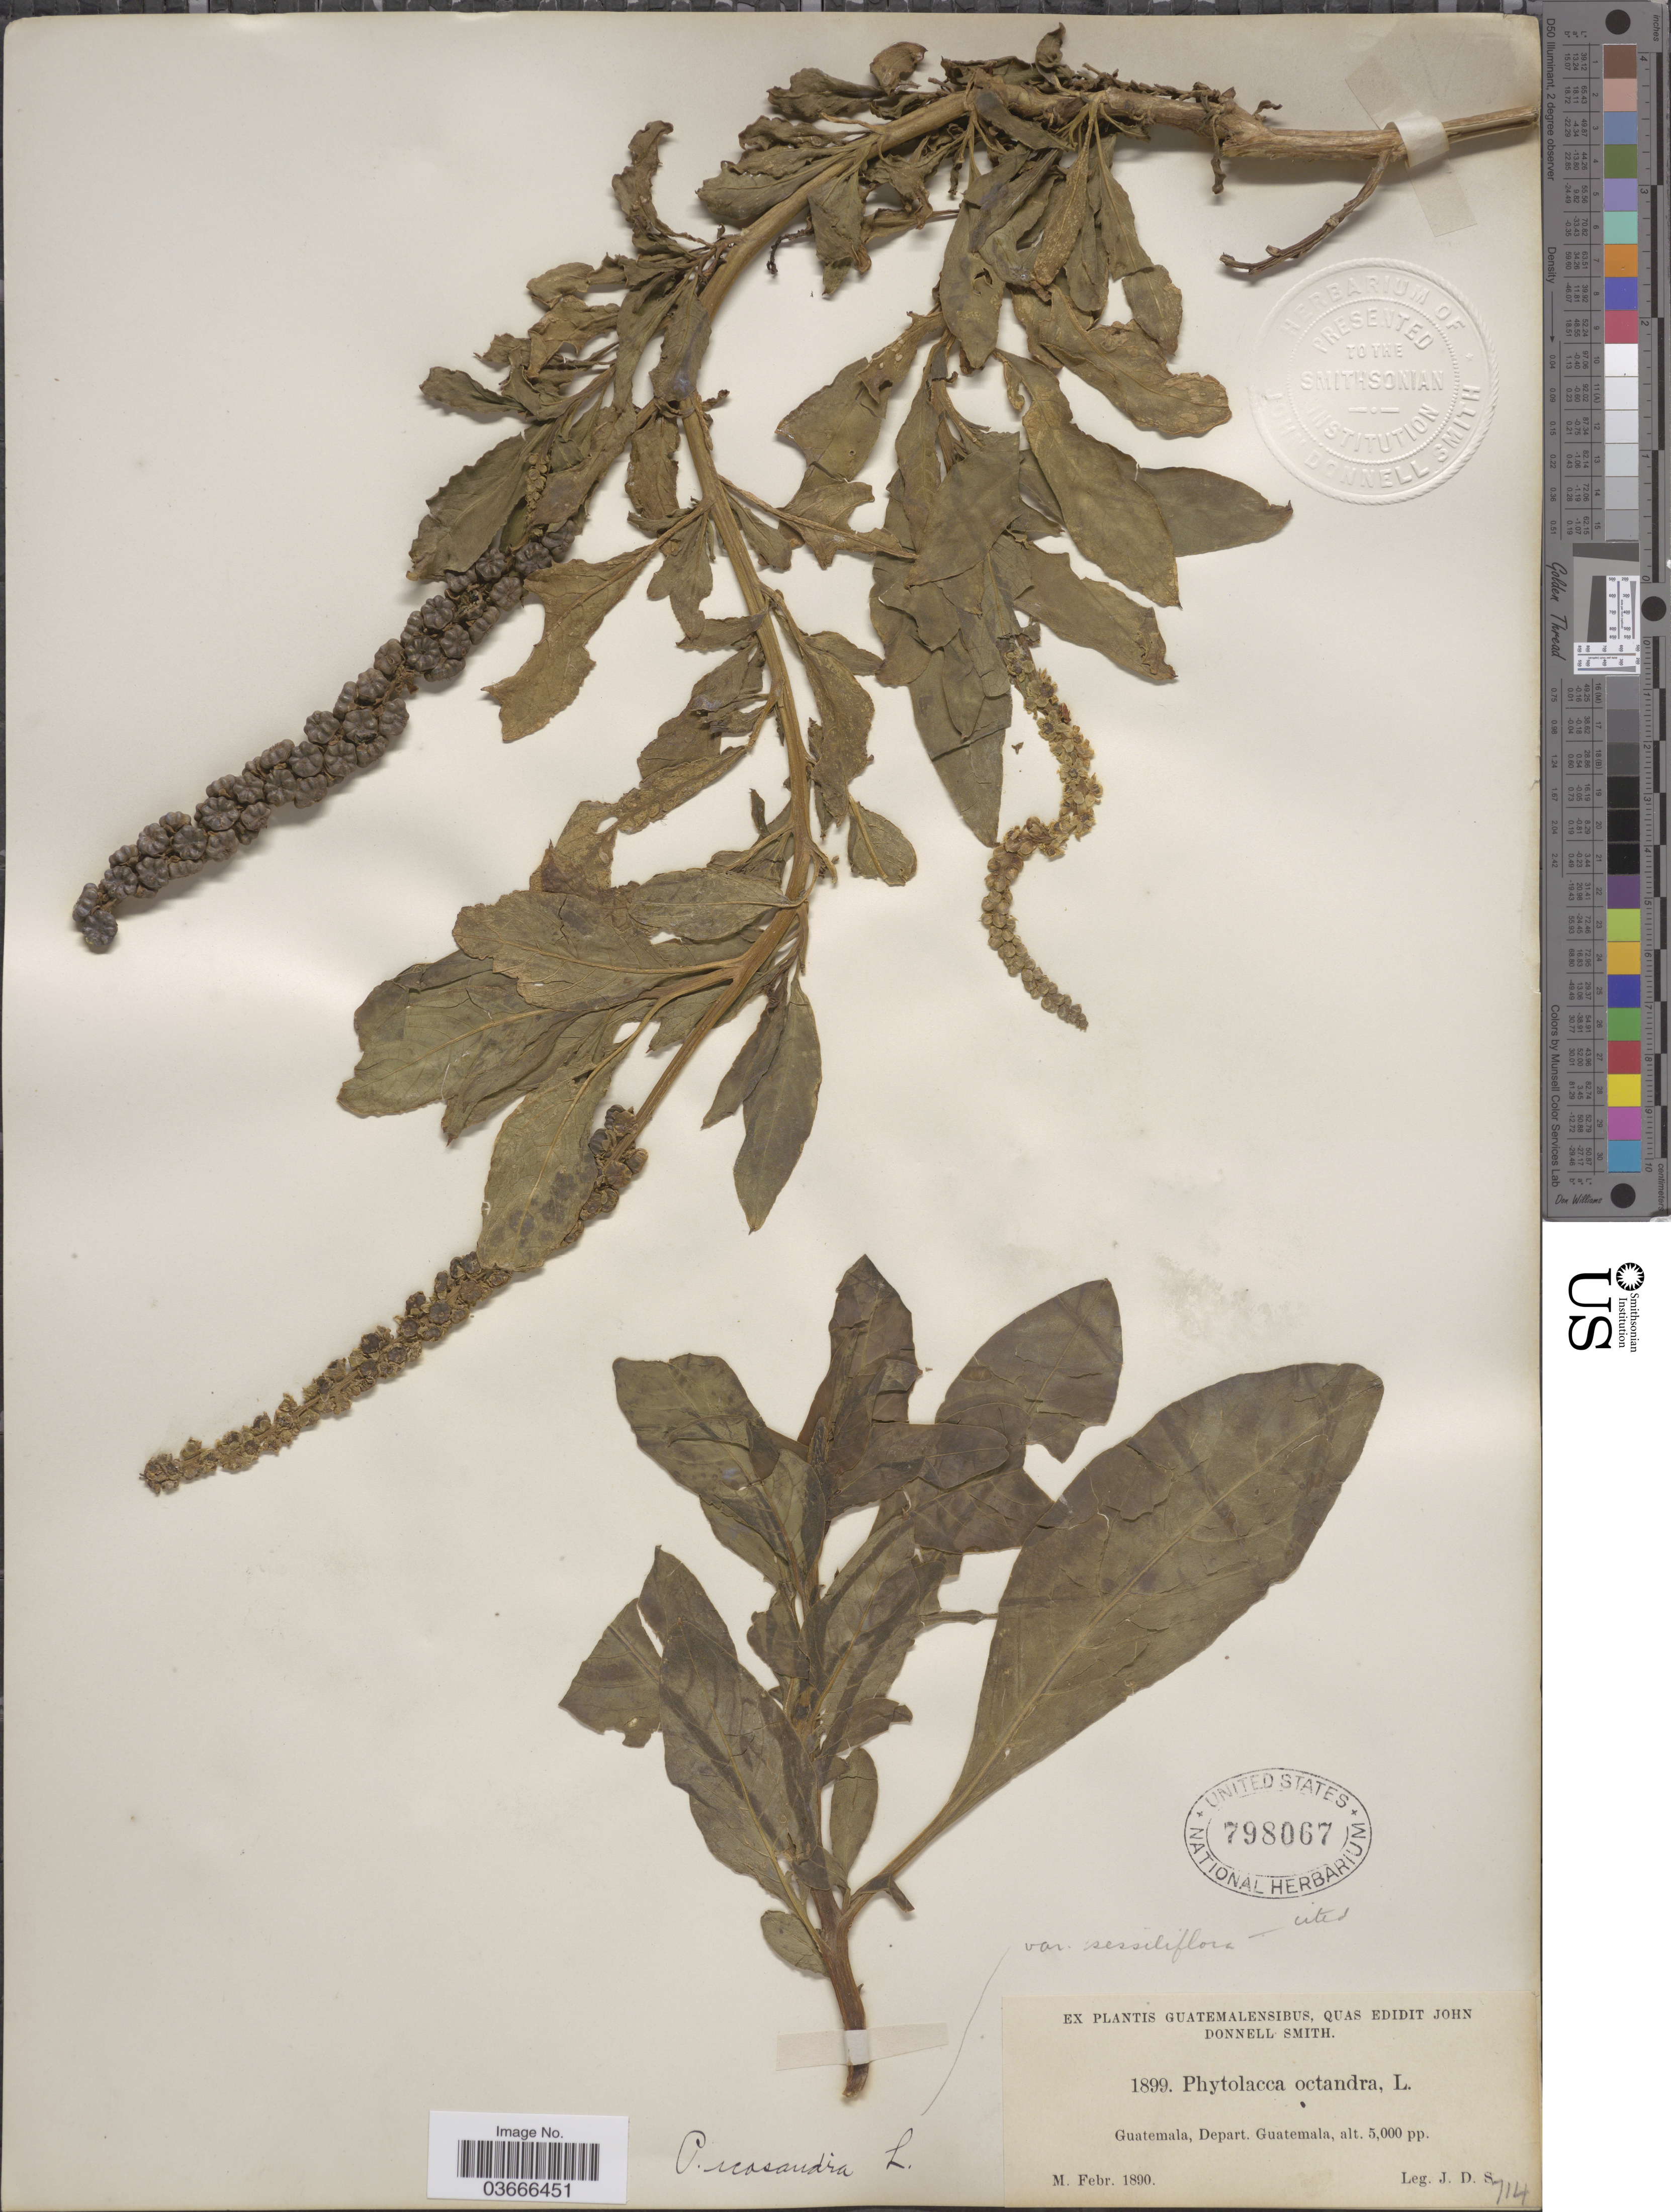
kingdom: Plantae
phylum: Tracheophyta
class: Magnoliopsida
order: Caryophyllales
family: Phytolaccaceae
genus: Phytolacca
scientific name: Phytolacca icosandra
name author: L.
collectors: J. Donnell Smith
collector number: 1899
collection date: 1890-02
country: Guatemala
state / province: Guatemala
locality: Depart. Guatemala.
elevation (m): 1524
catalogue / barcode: US 798067